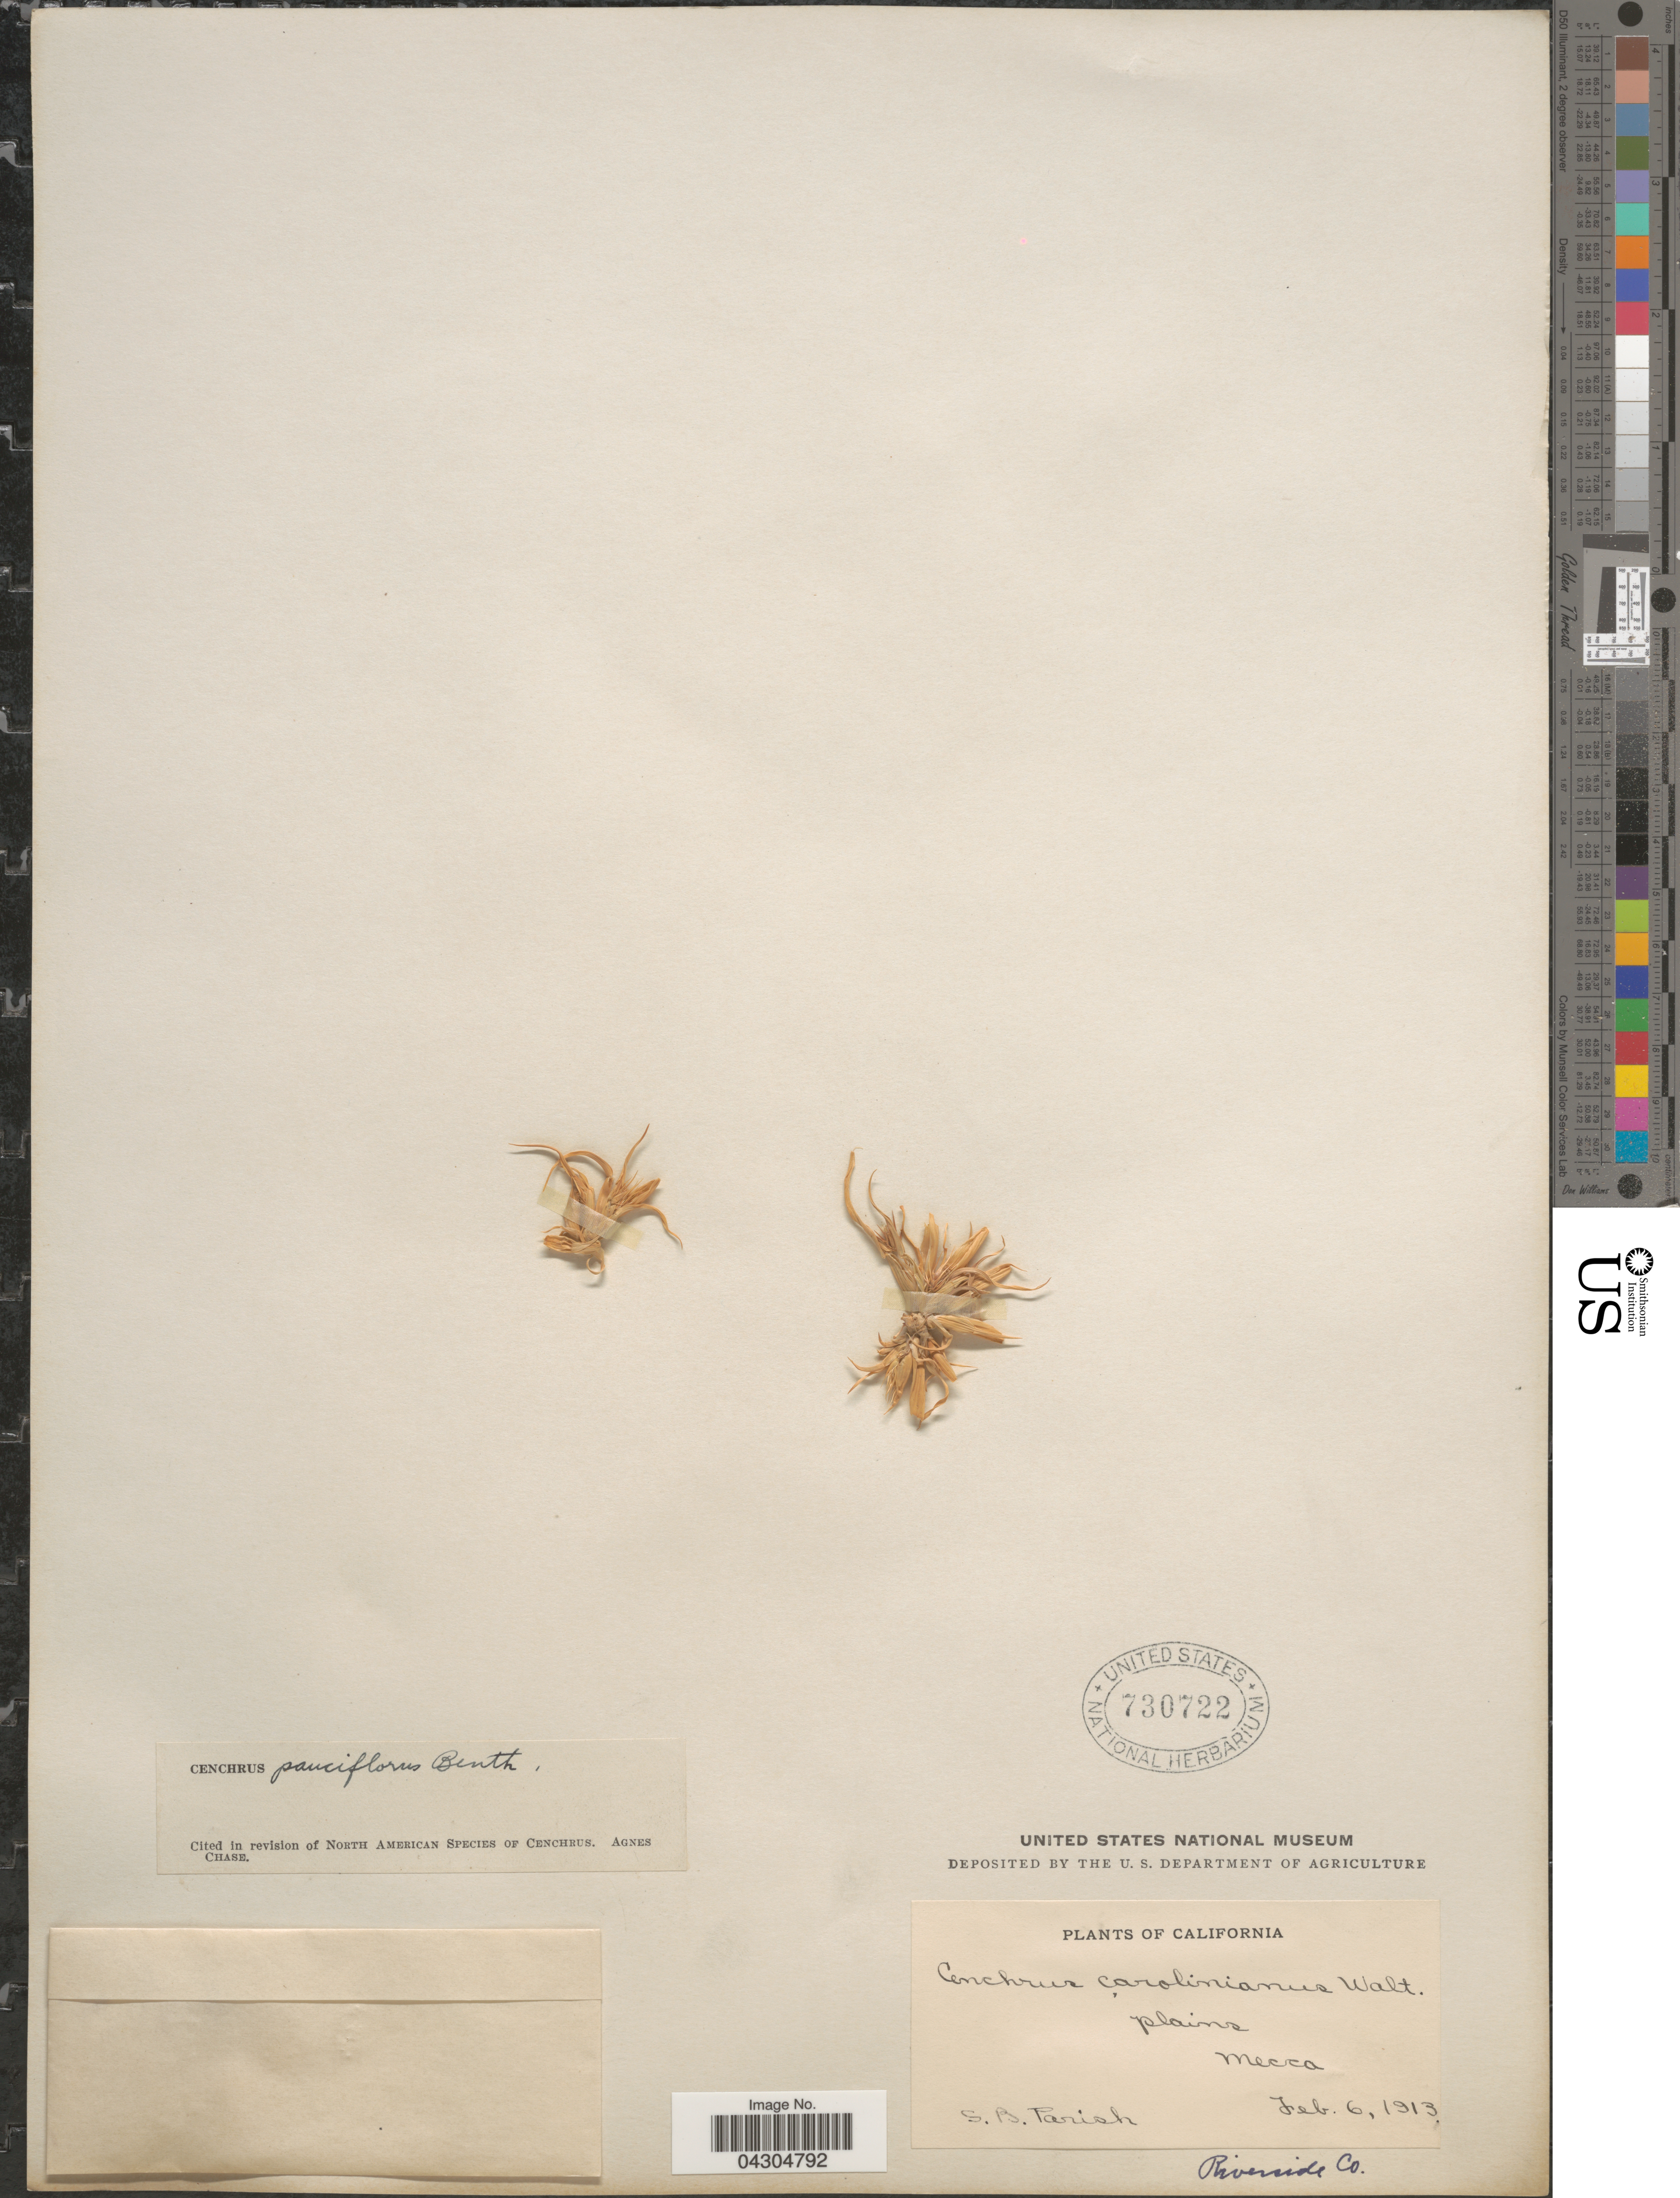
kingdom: Plantae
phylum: Tracheophyta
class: Liliopsida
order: Poales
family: Poaceae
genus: Cenchrus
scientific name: Cenchrus longispinus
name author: (Hack.) Fernald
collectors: S. B. Parish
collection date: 1913-02-06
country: United States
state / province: California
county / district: Riverside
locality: Mecca. Riverside Co.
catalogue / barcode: US 730722